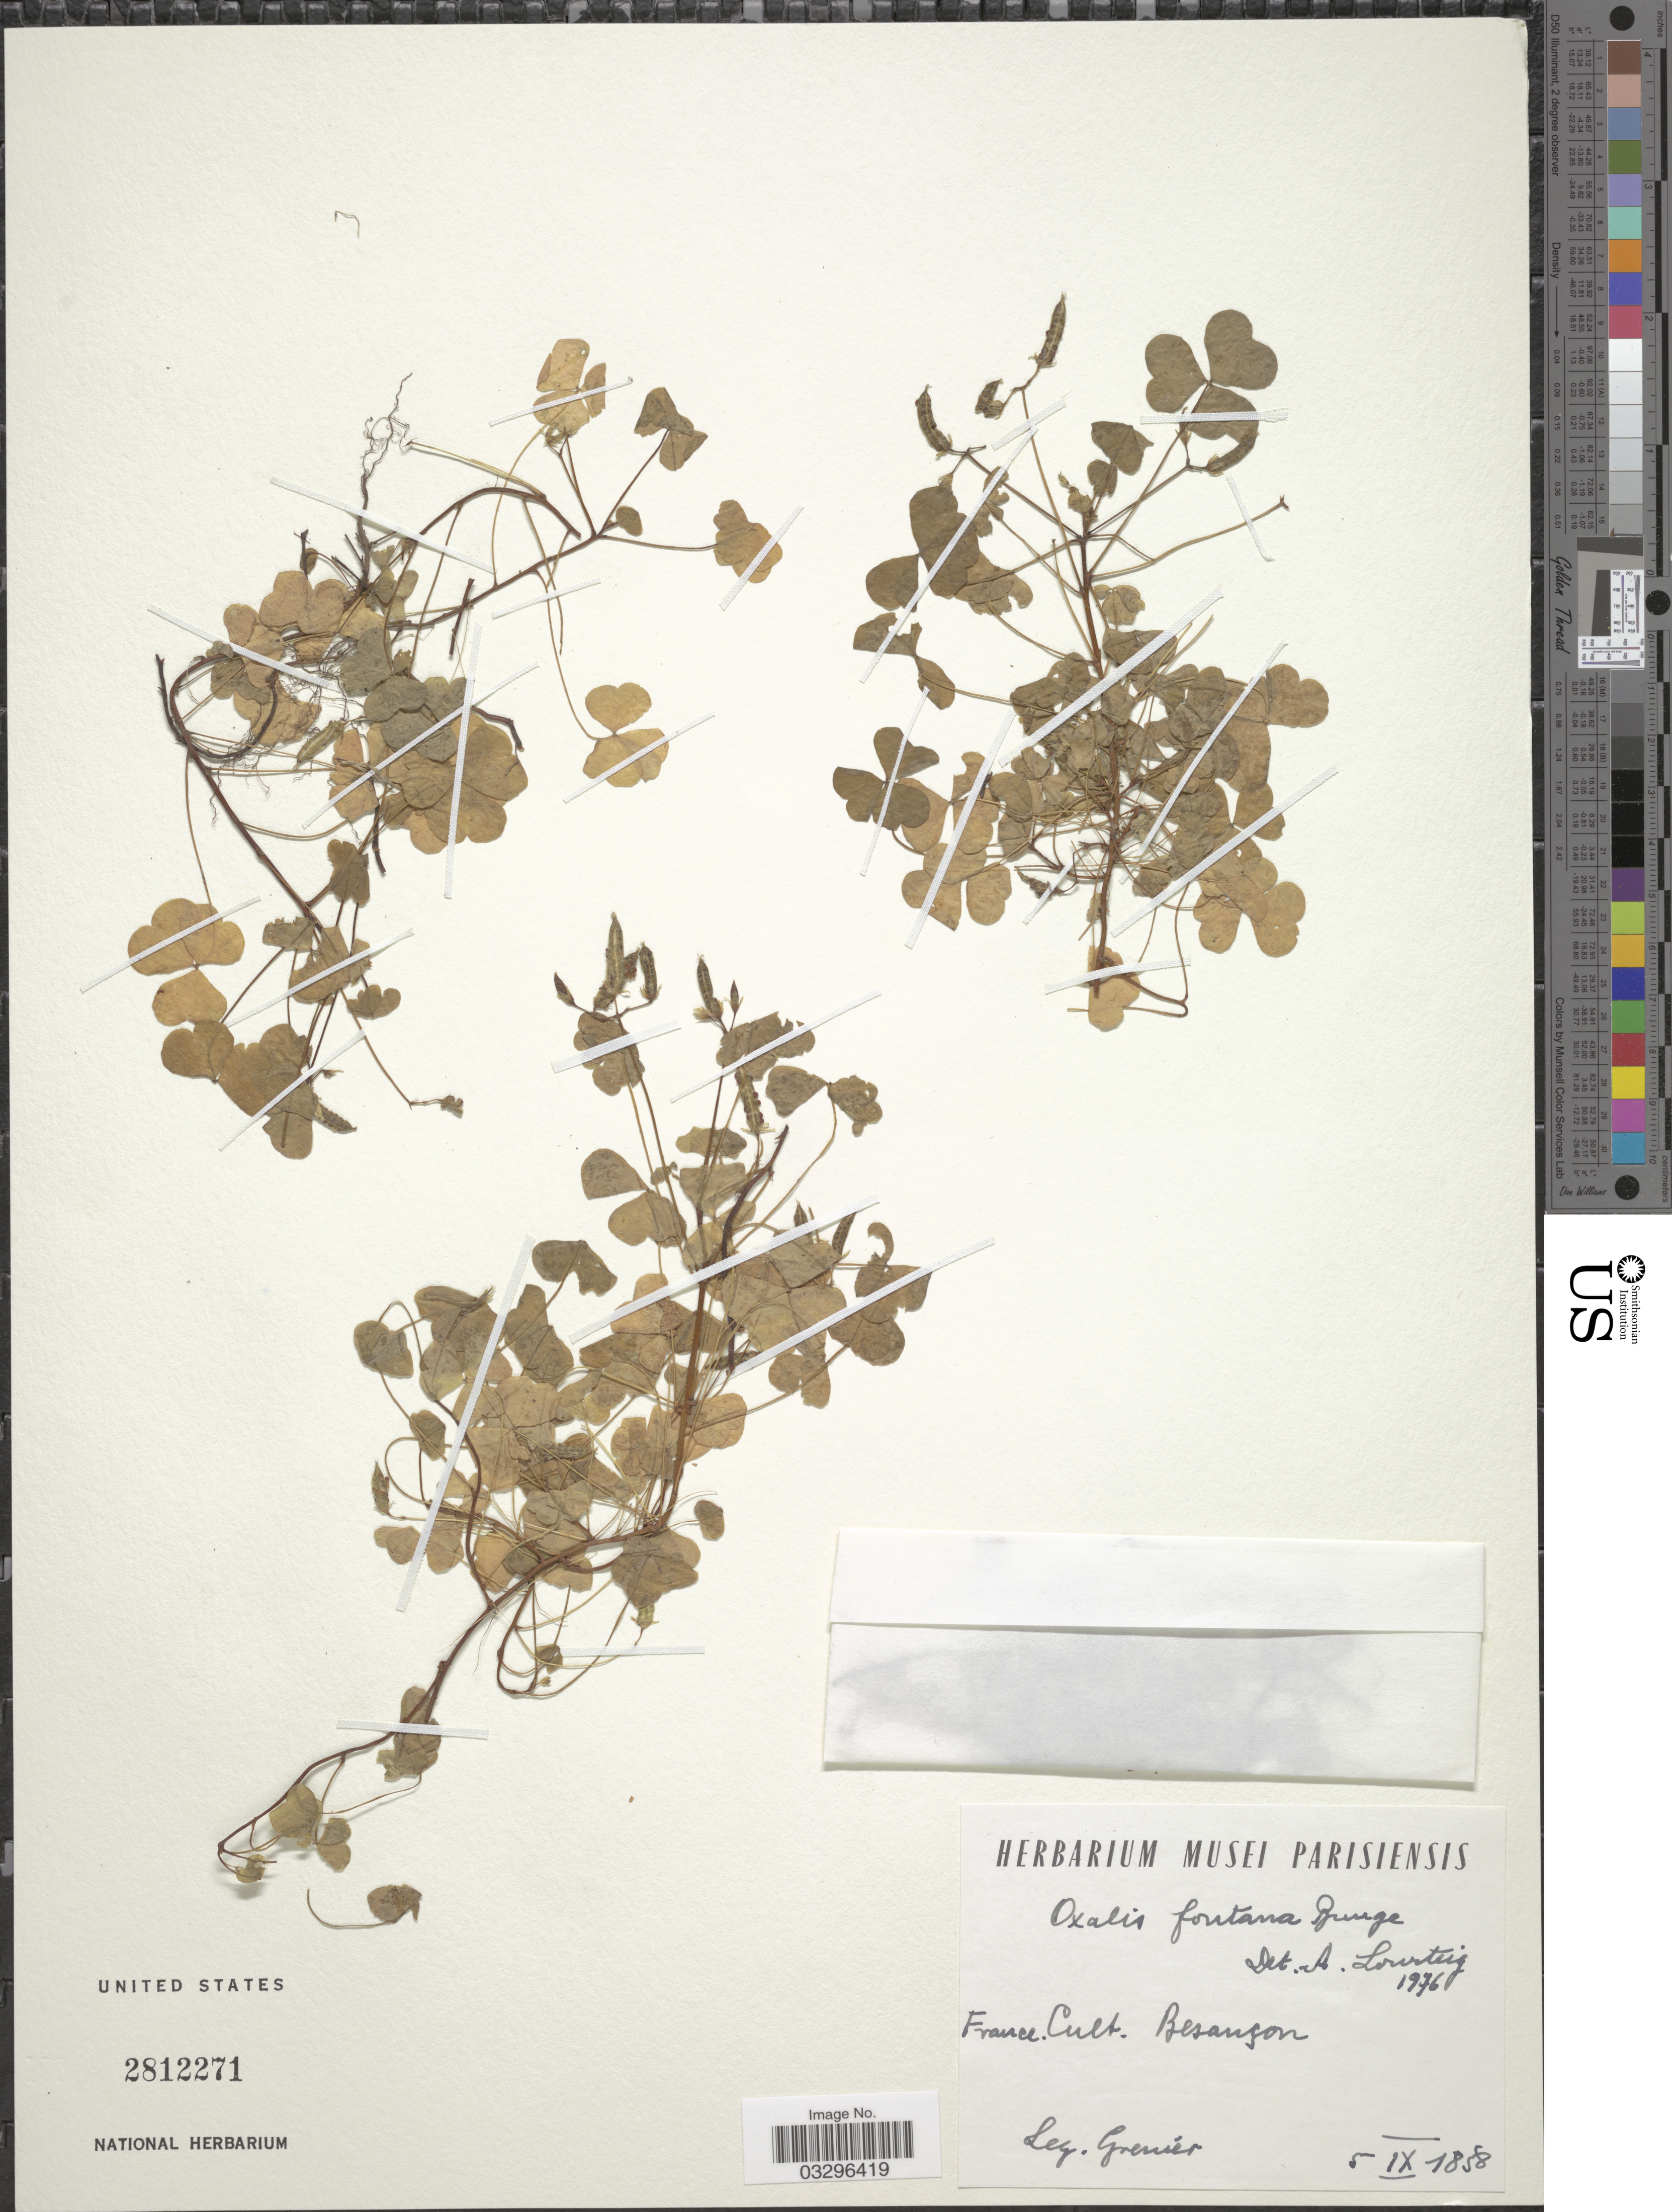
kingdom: Plantae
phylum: Tracheophyta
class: Magnoliopsida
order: Oxalidales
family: Oxalidaceae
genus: Oxalis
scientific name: Oxalis fontana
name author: Bunge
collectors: Grenier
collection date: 1858-09-05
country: France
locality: Besançon.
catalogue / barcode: US 2812271